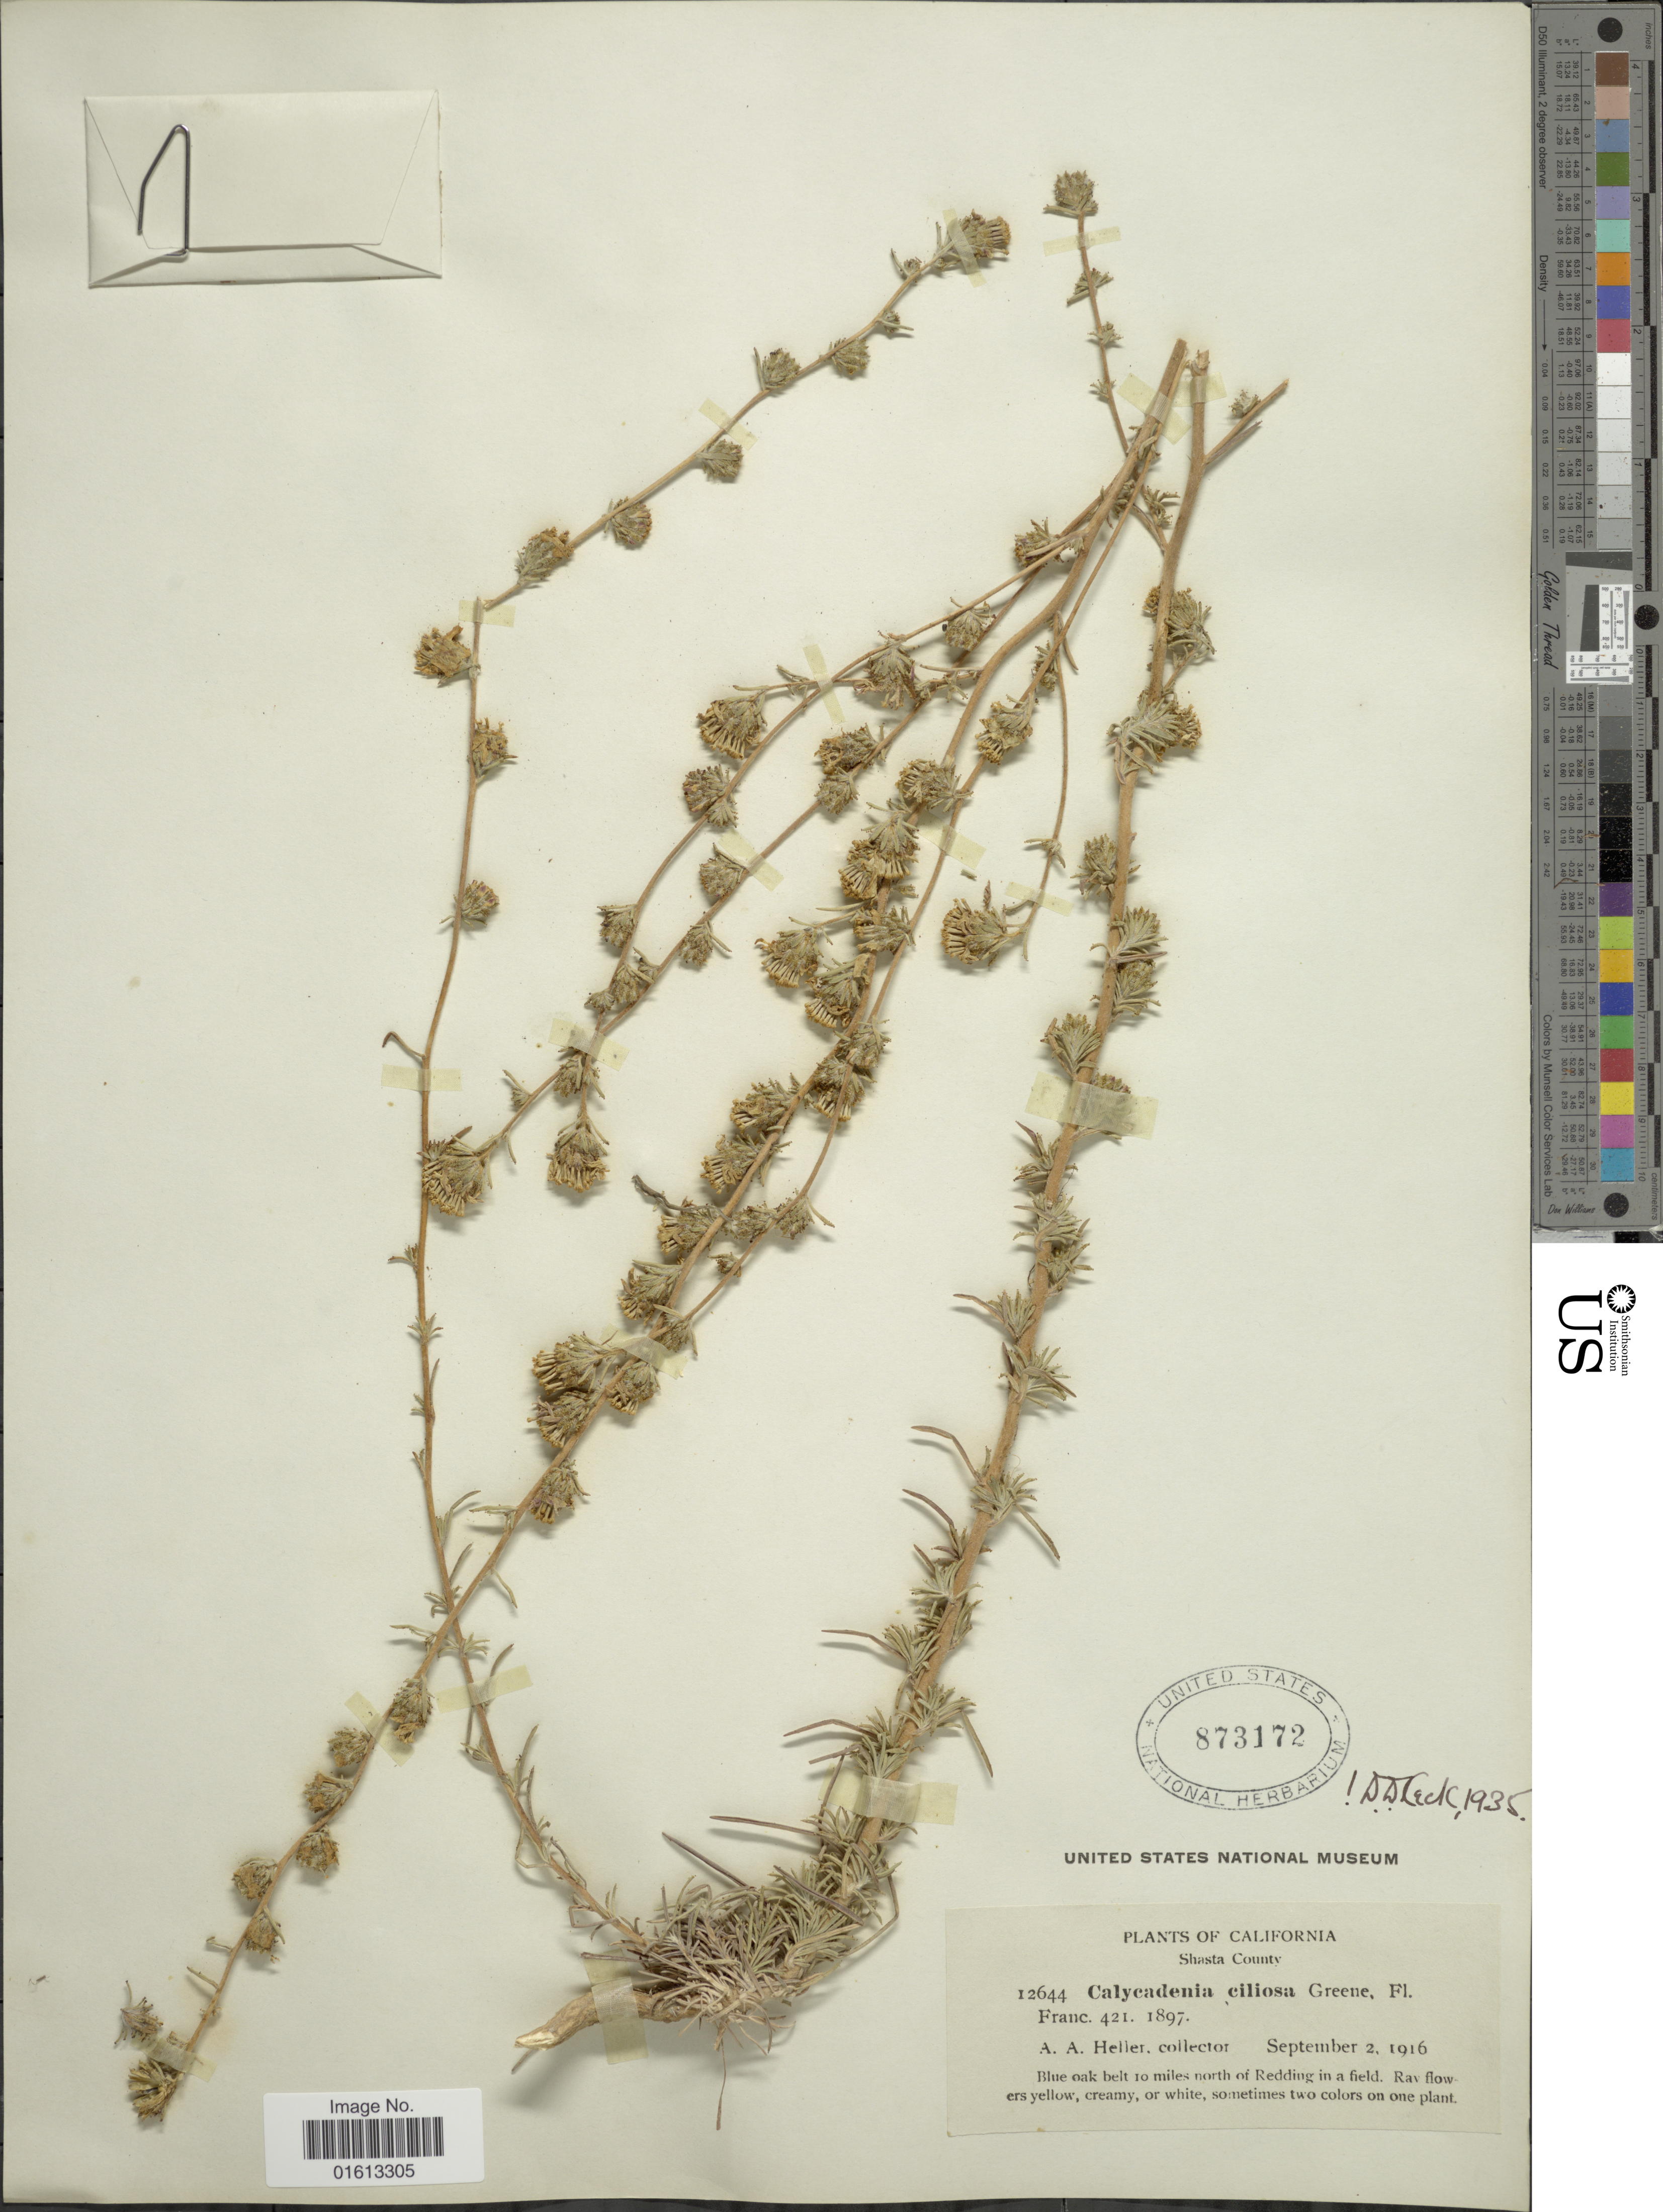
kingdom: Plantae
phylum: Tracheophyta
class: Magnoliopsida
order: Asterales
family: Asteraceae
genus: Calycadenia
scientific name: Calycadenia ciliosa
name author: Greene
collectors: A. A. Heller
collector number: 12644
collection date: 1916-09-02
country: United States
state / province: California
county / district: Shasta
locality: Shasta County, Blue oak belt 10 miles north of Redding in a field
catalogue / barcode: US 873172